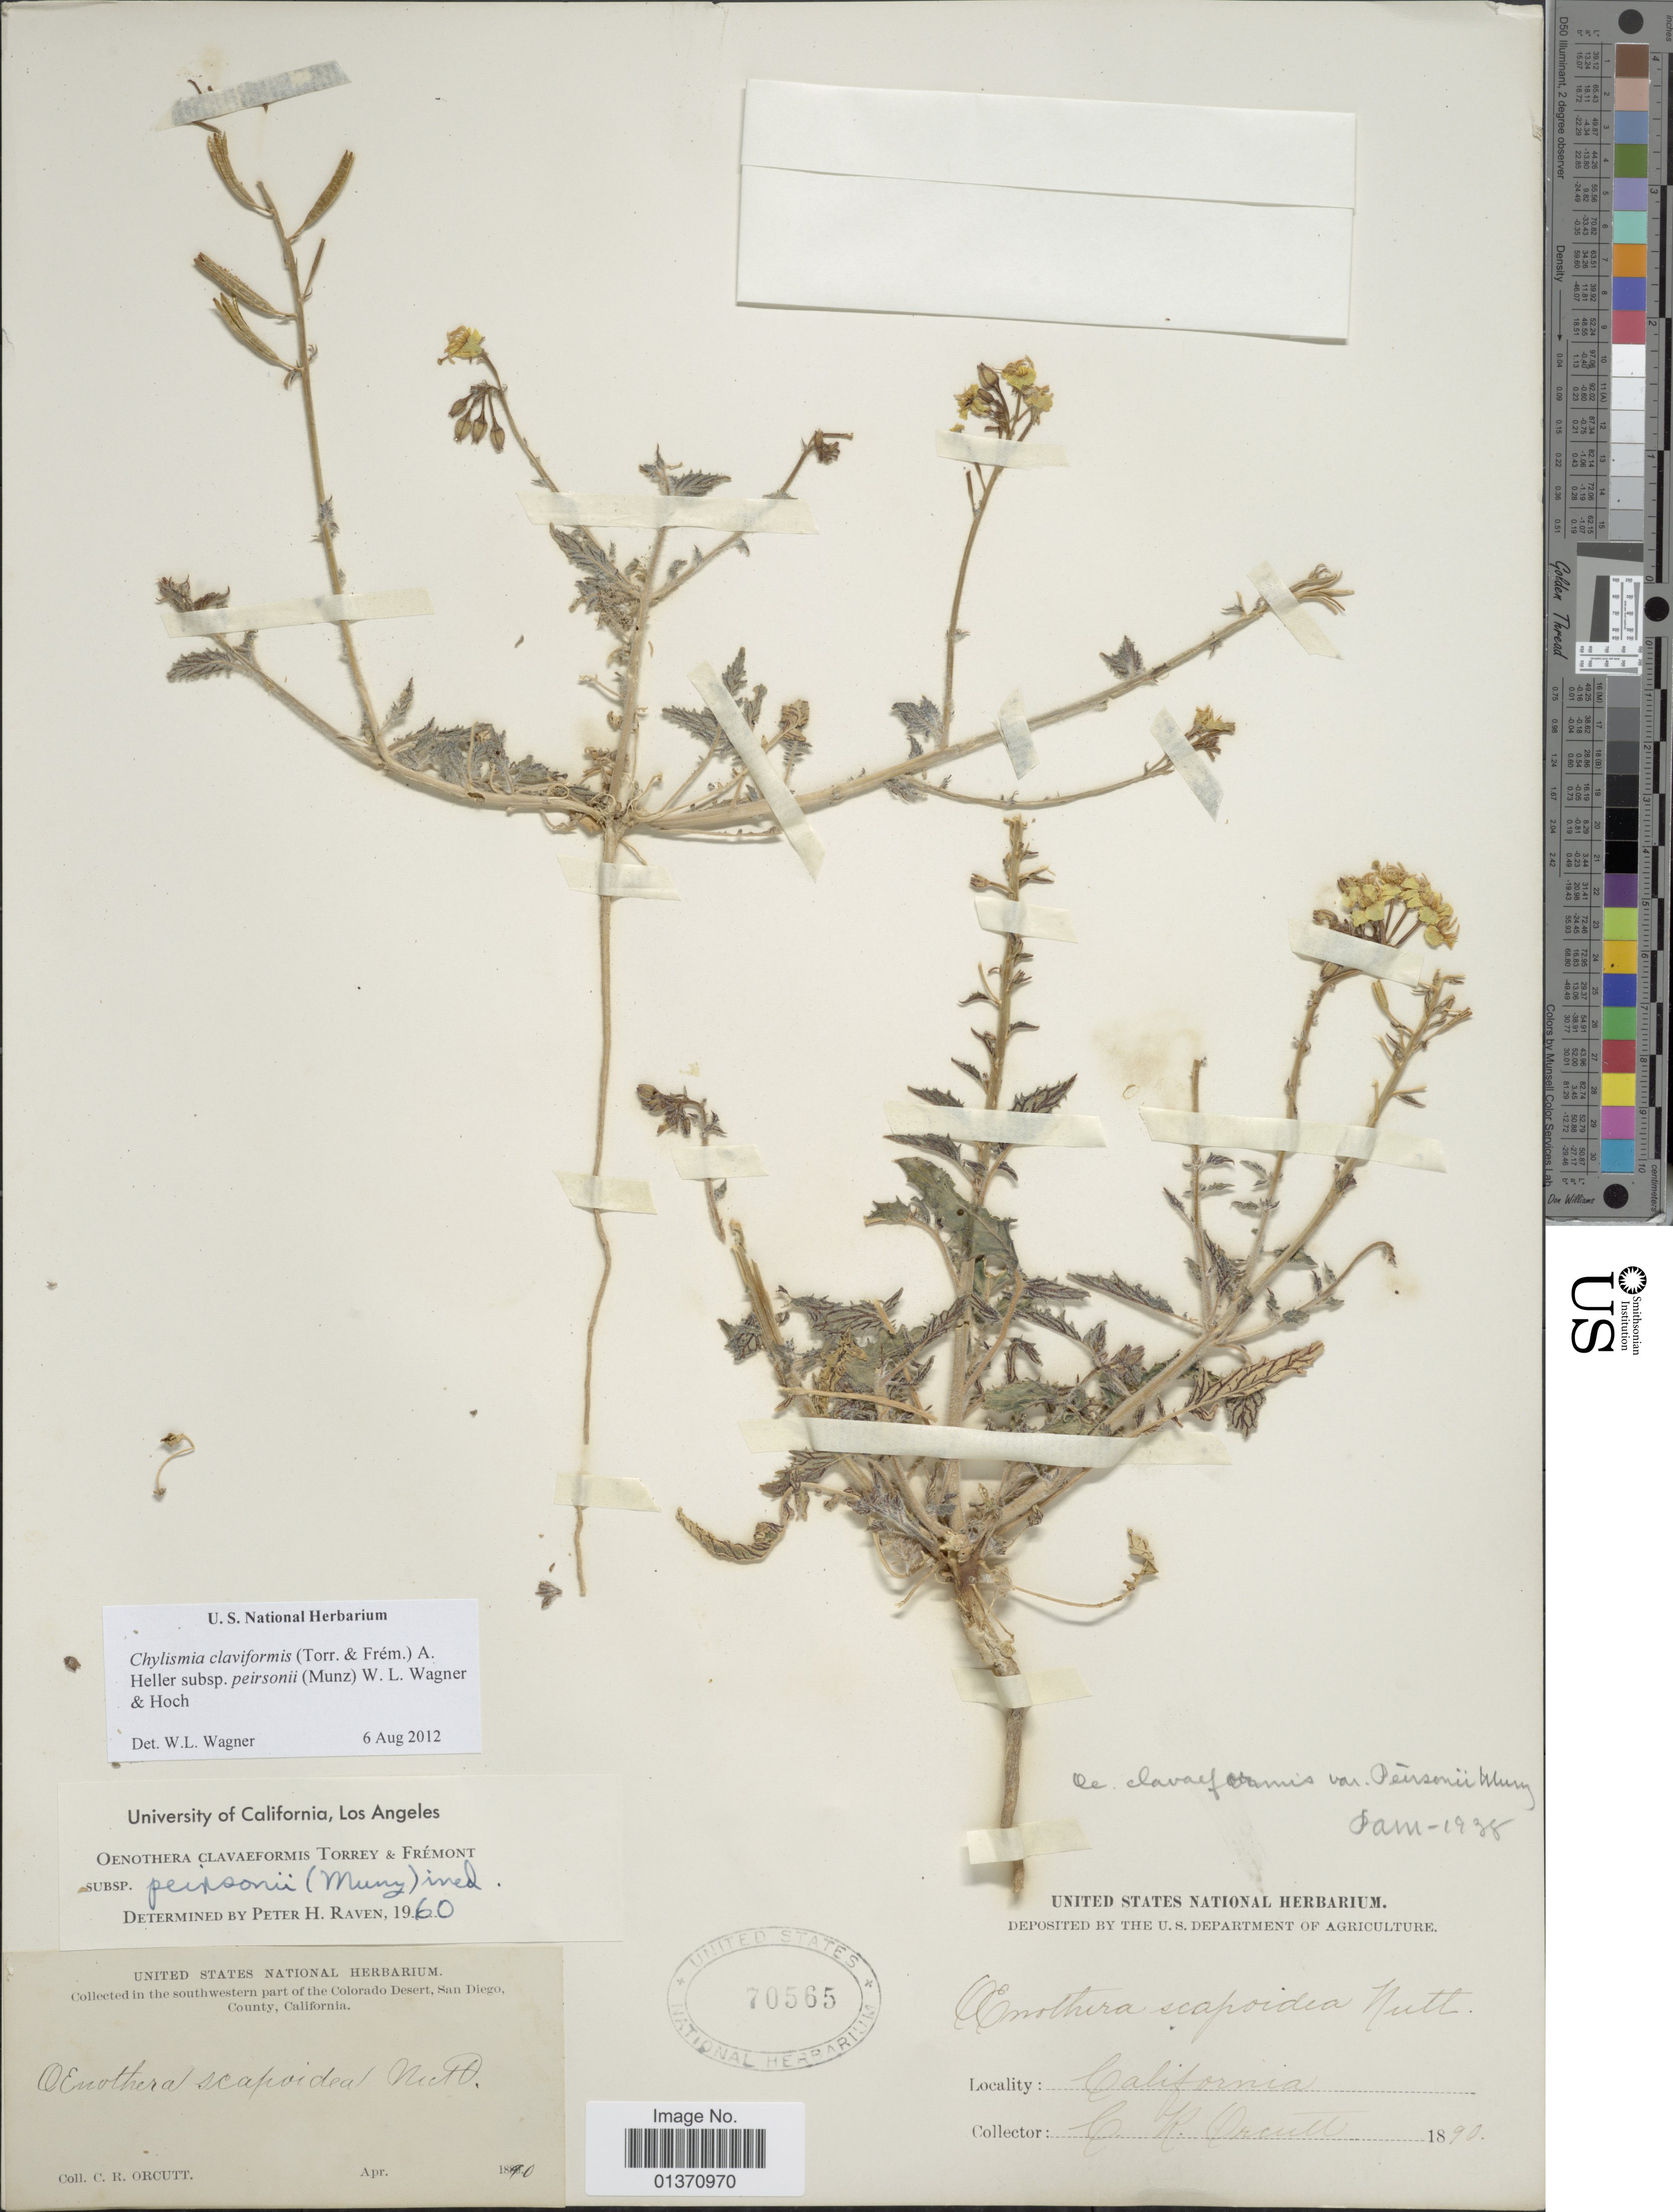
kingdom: Plantae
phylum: Tracheophyta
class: Magnoliopsida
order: Myrtales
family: Onagraceae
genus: Chylismia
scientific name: Chylismia claviformis subsp. peirsonii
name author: (Munz) W.L. Wagner & Hoch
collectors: C. R. Orcutt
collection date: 1890-04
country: United States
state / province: California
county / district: San Diego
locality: Southwestern part of the Colorado Desert, San Diego County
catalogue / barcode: US 70565